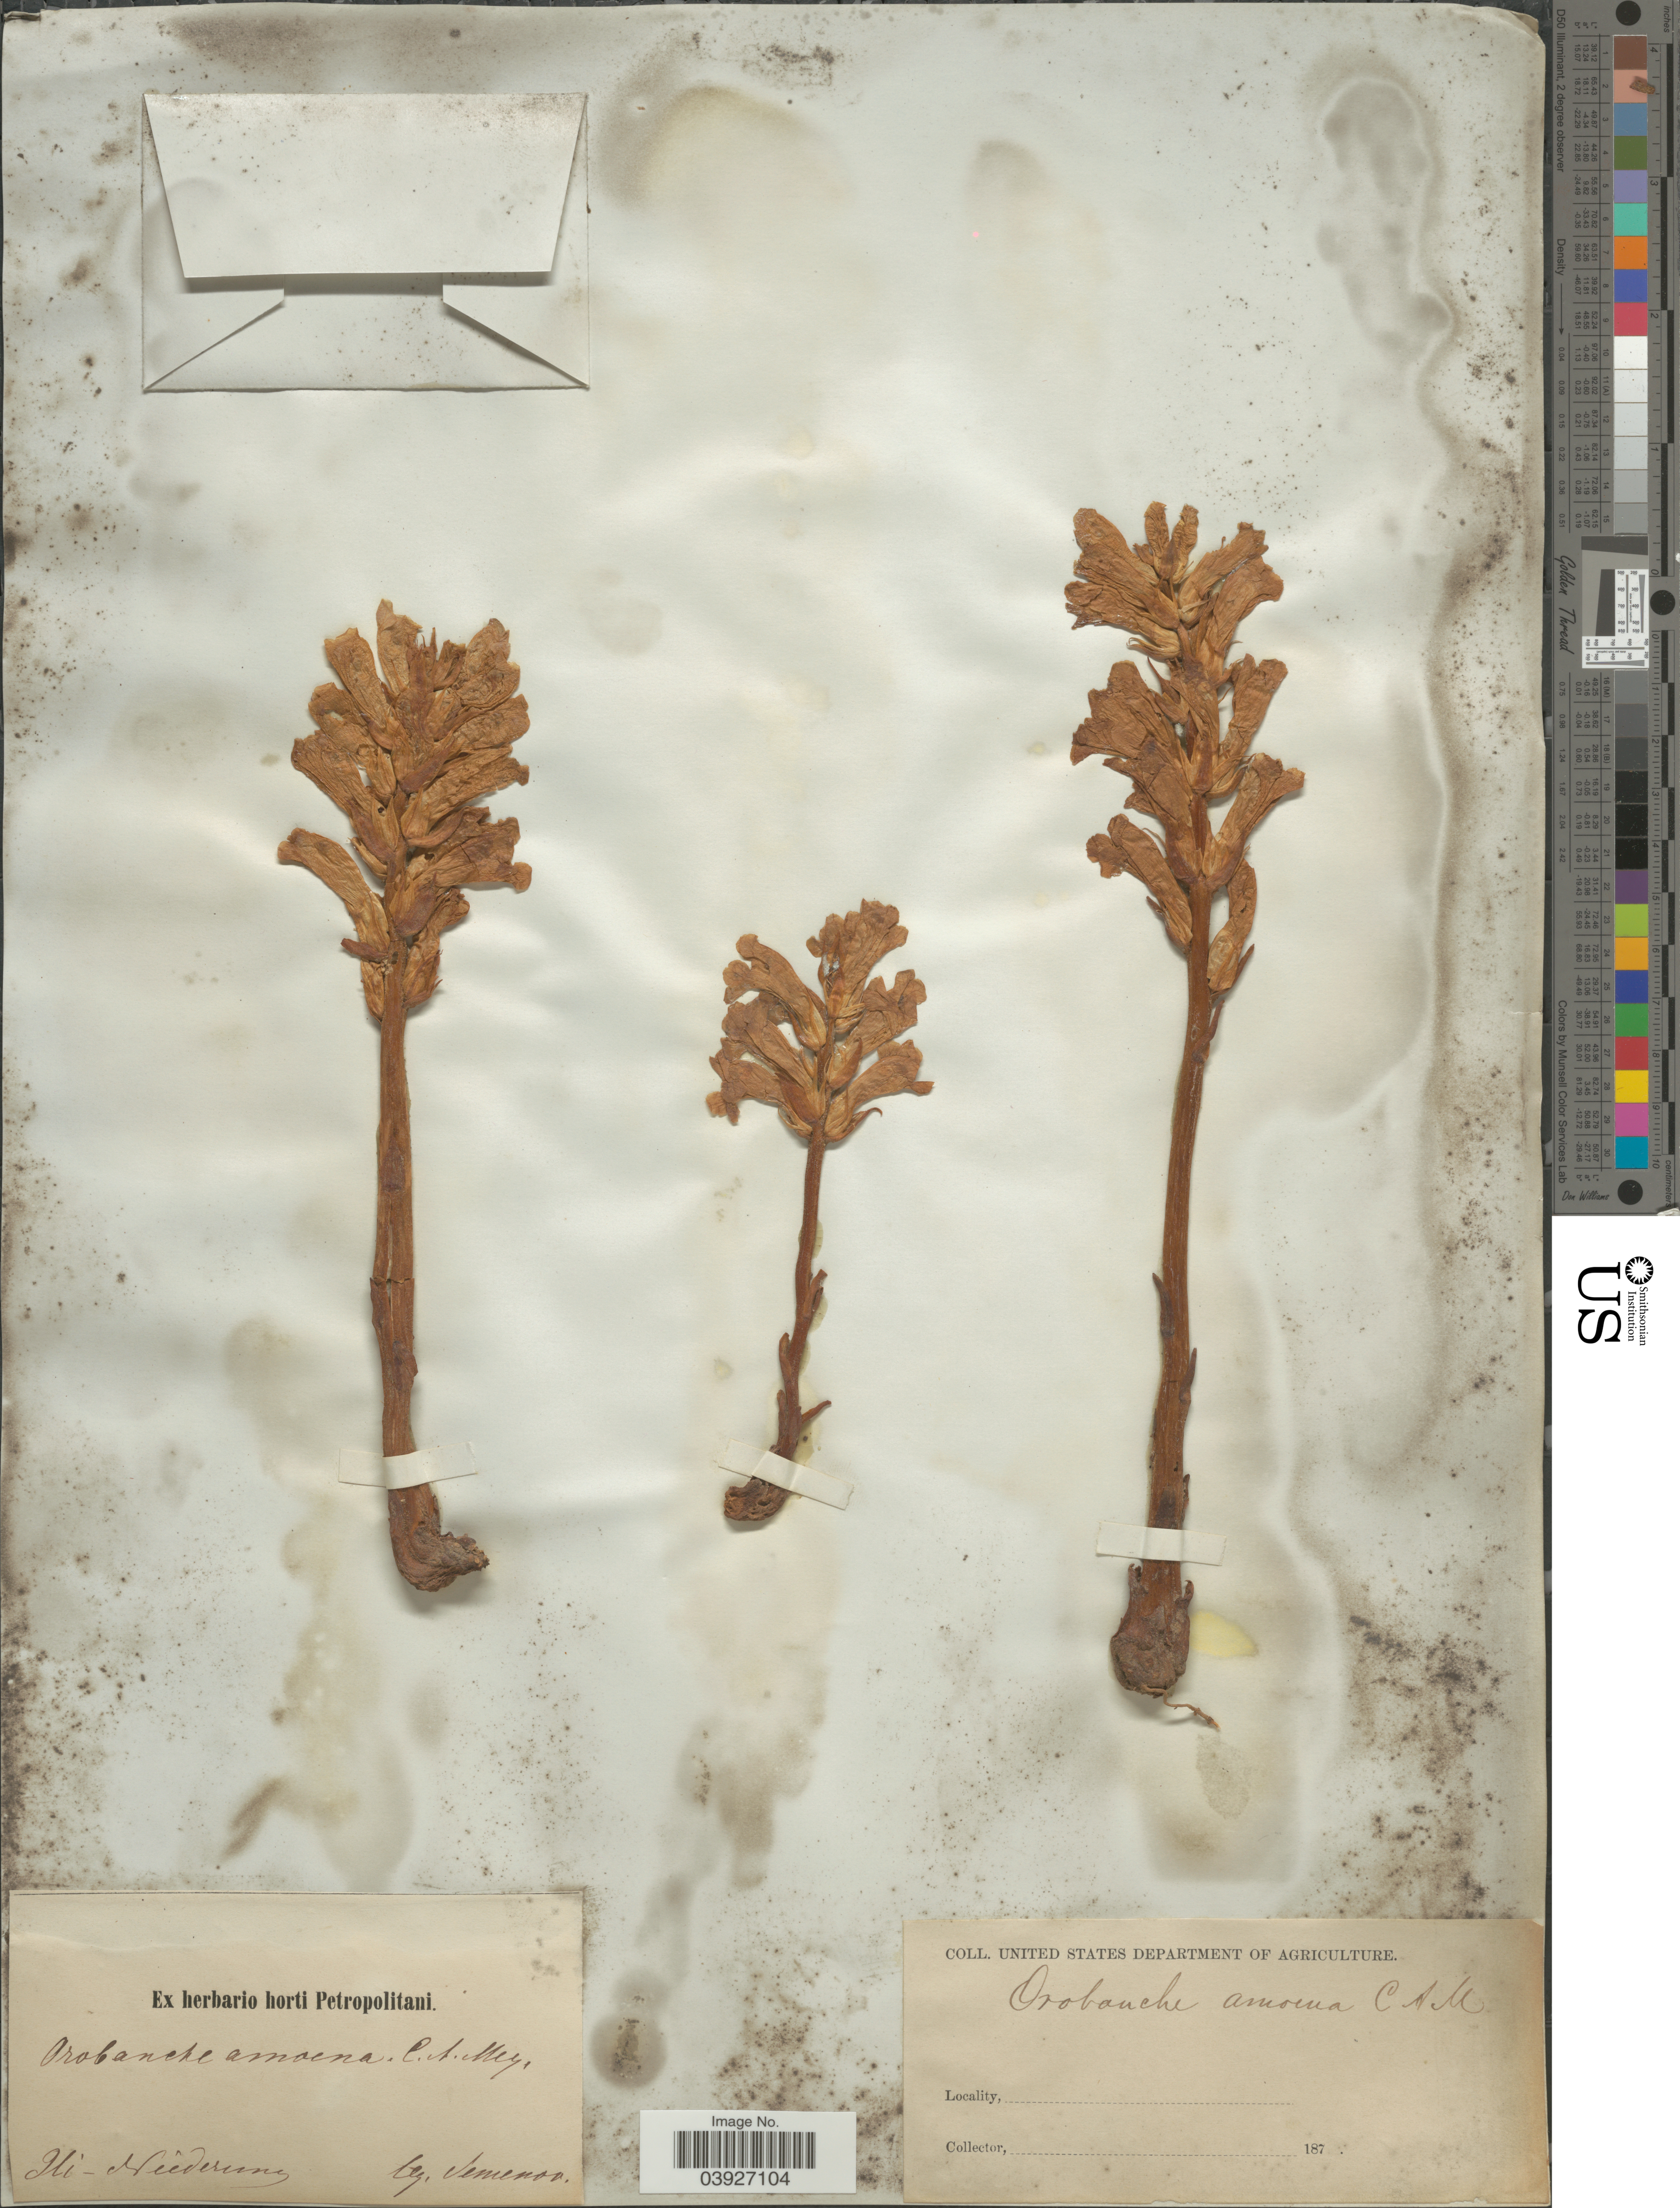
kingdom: Plantae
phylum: Tracheophyta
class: Magnoliopsida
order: Lamiales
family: Orobanchaceae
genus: Orobanche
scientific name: Orobanche amoena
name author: C.A. Mey.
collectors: -- Semenov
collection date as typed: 187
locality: Ilu-Hiederuni [interpreted].